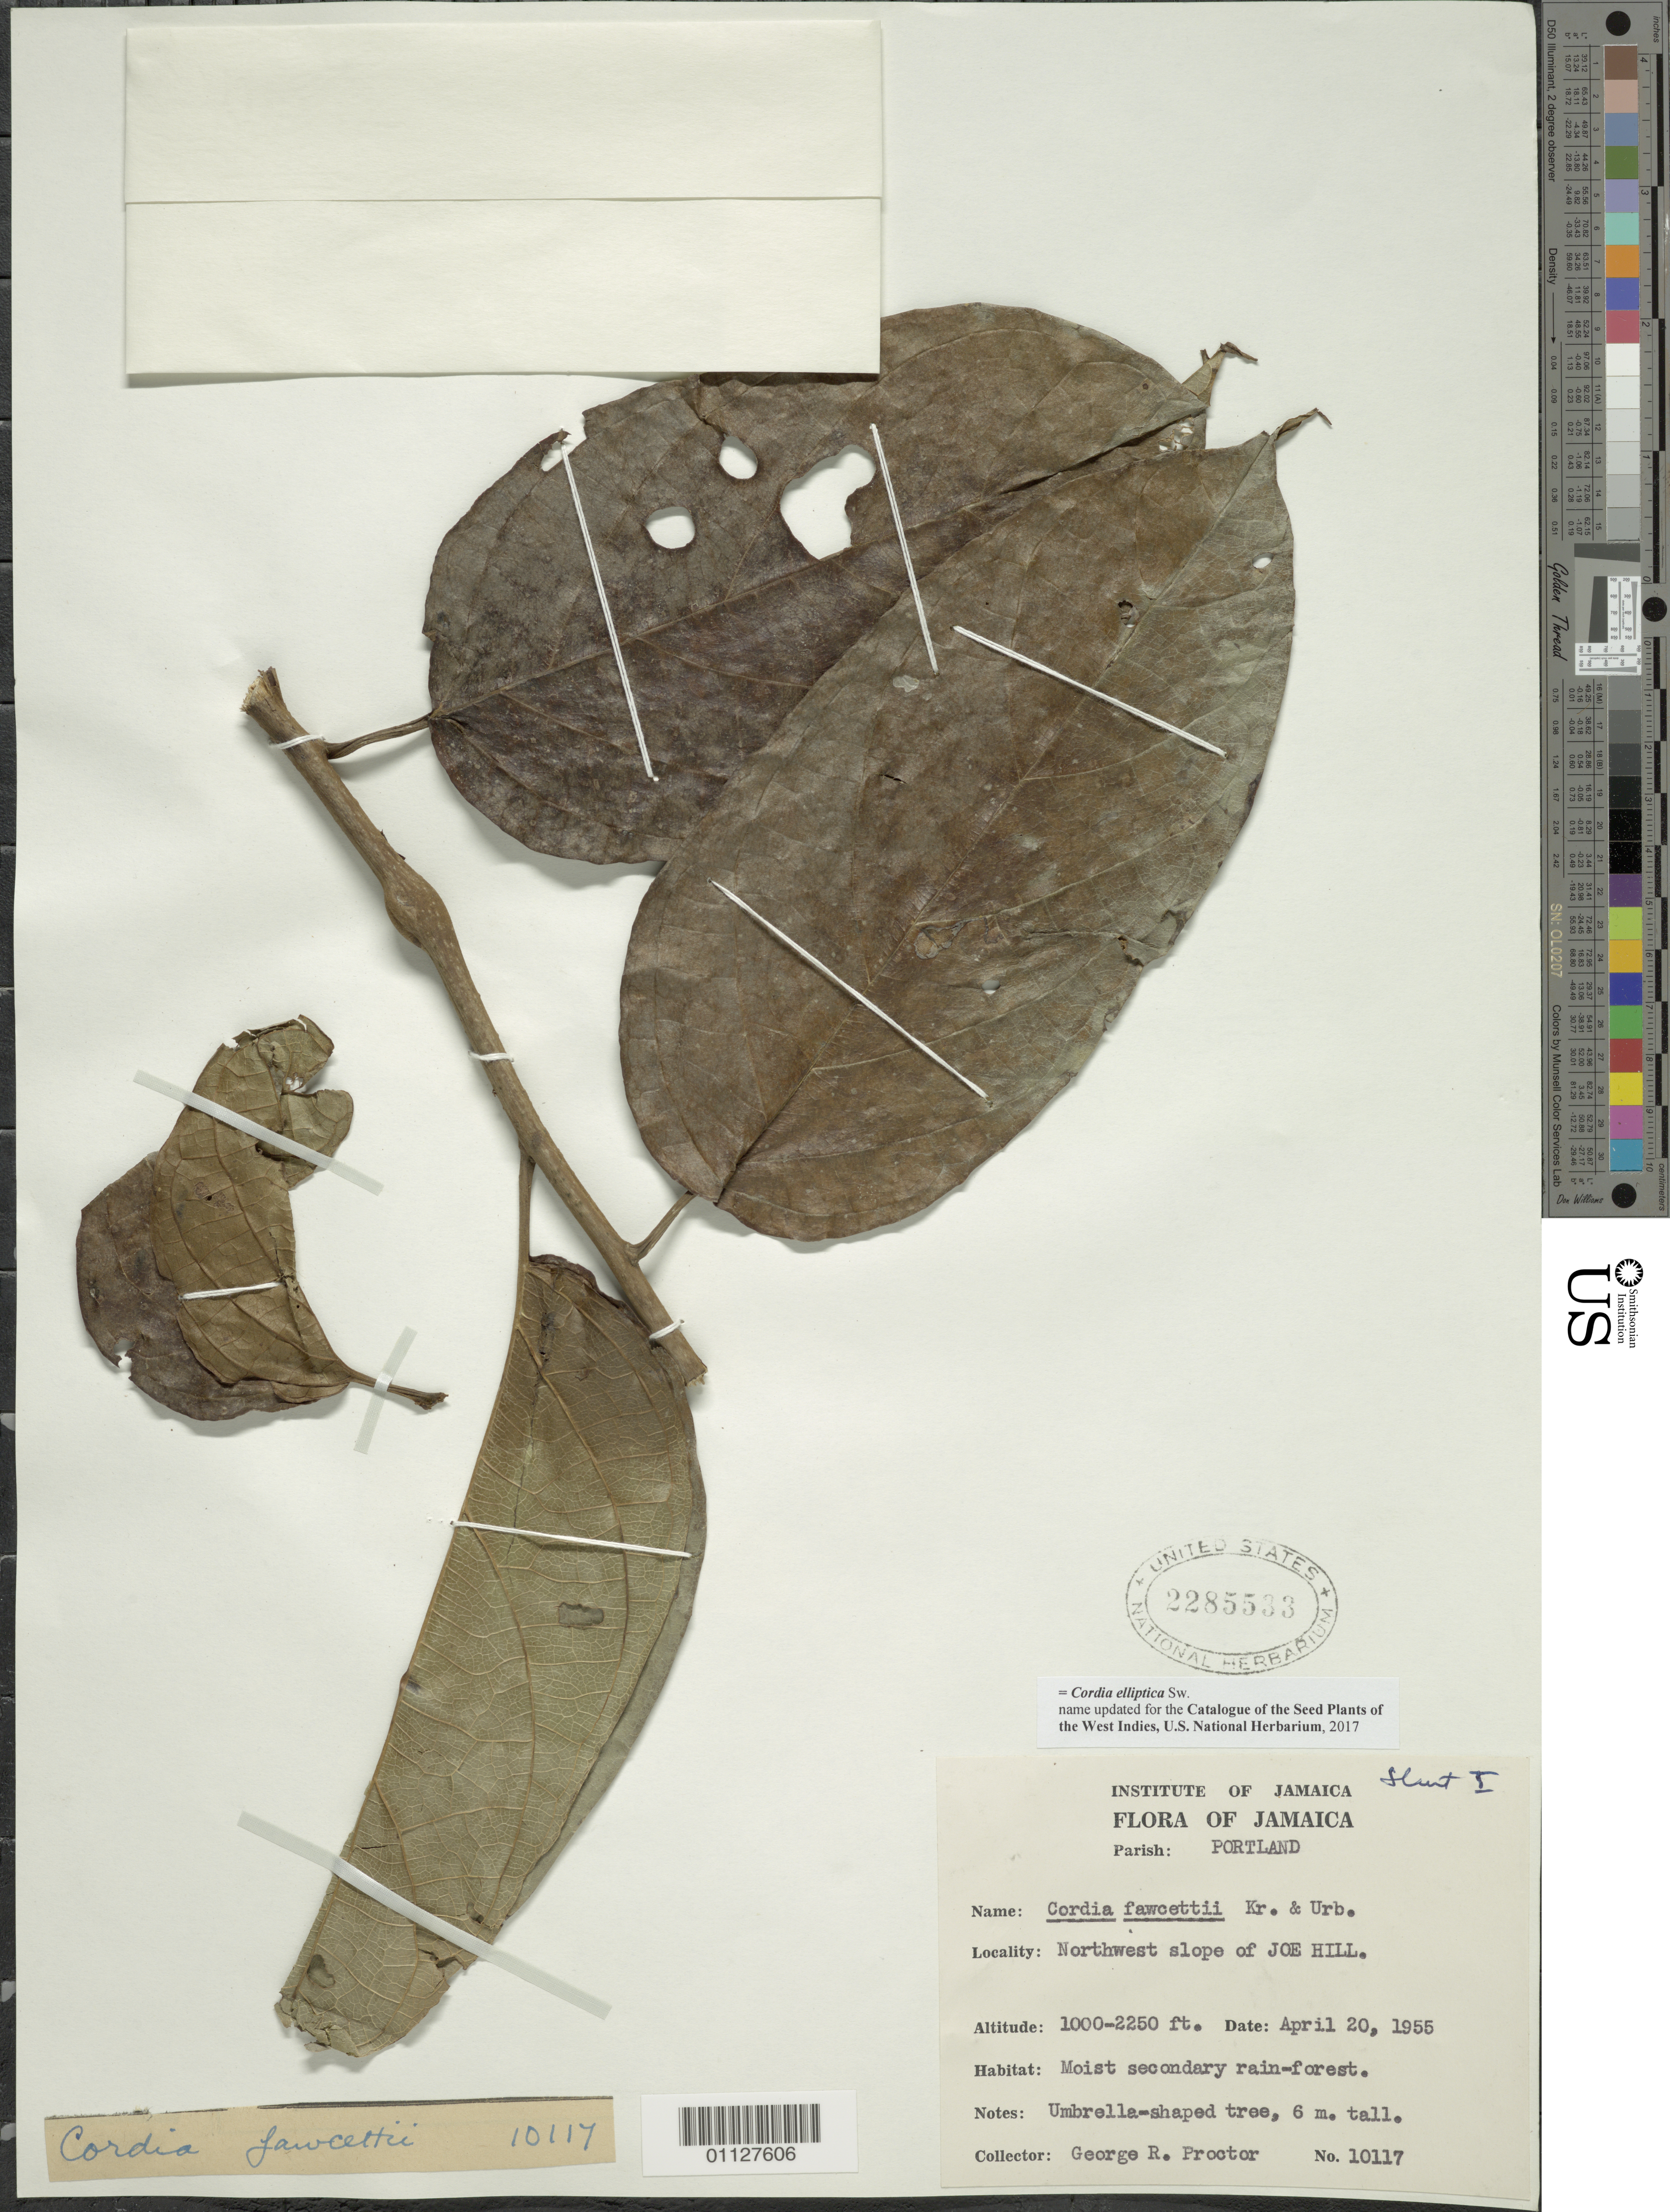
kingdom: Plantae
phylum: Tracheophyta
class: Magnoliopsida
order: Boraginales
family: Cordiaceae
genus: Cordia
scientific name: Cordia elliptica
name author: Sw.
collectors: G. R. Proctor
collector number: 10117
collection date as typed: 20 Apr 1955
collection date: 1955-04-20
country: Jamaica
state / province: Portland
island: Jamaica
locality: NW slope of Joe Hill. Moist secondary rain-forest.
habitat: Moist secondary rainforest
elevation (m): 305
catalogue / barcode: US 2285533